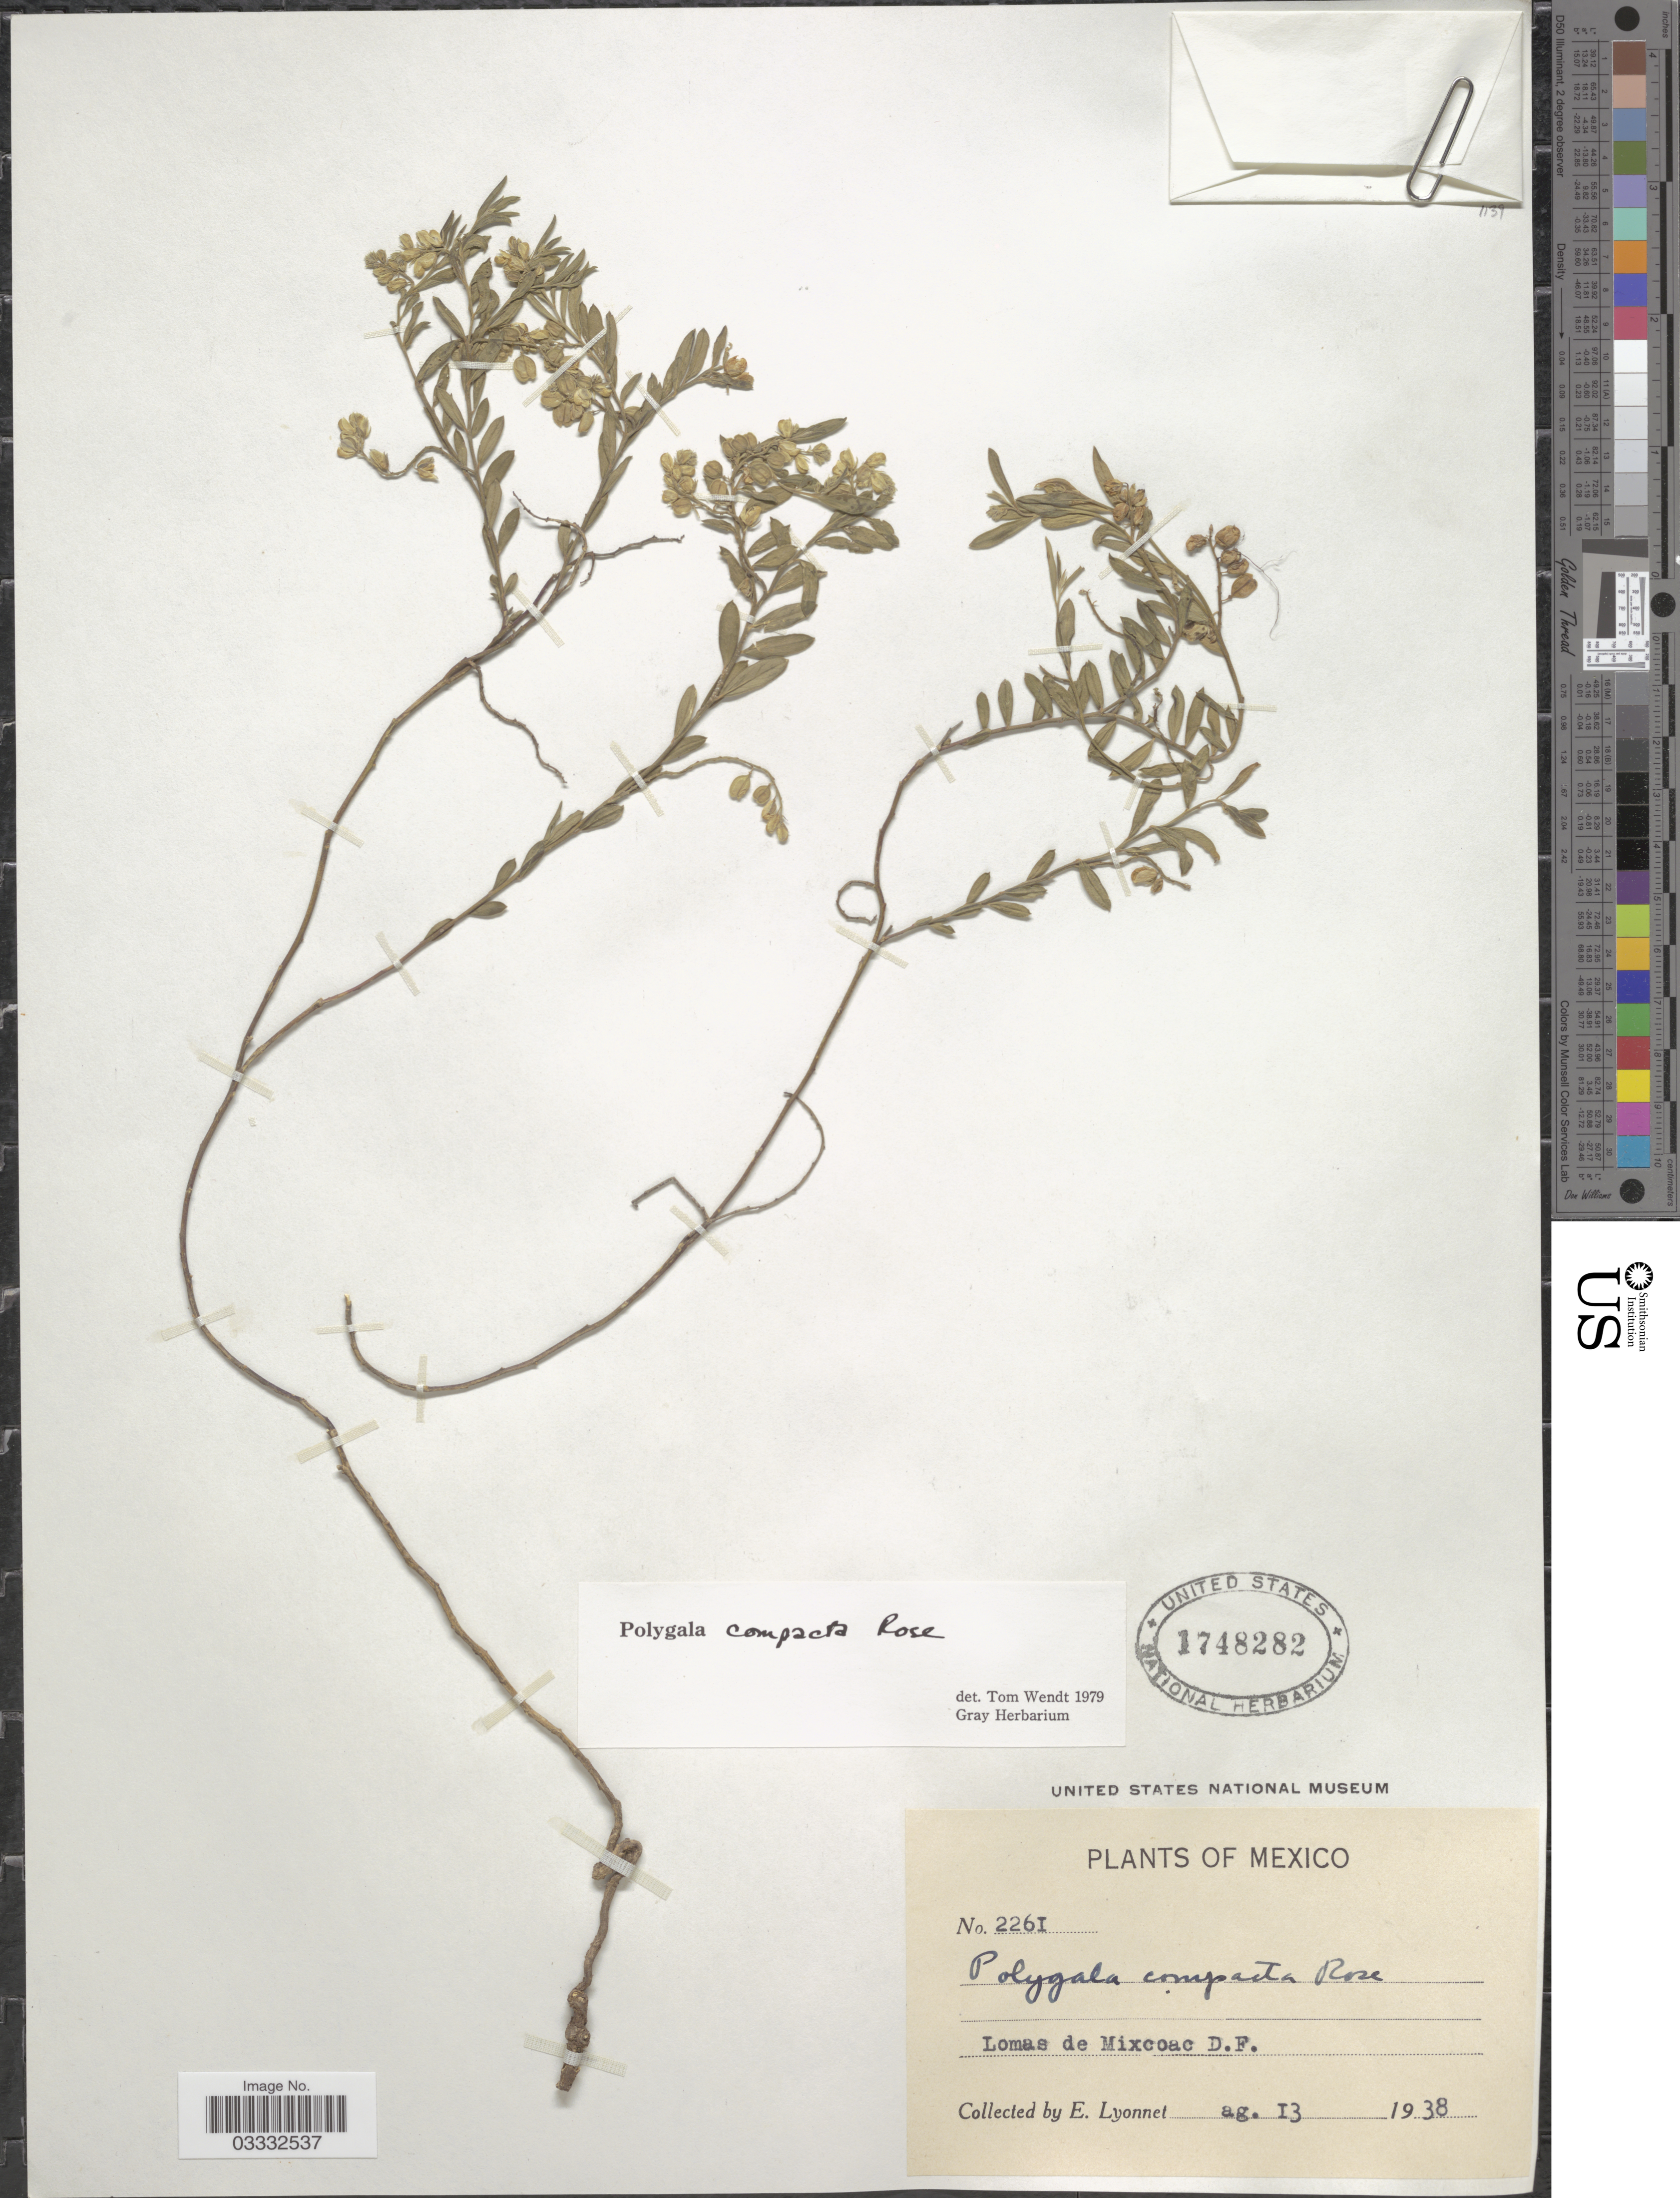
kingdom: Plantae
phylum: Tracheophyta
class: Magnoliopsida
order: Fabales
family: Polygalaceae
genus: Polygala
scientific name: Polygala compacta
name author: Rose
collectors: E. Lyonnet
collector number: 2261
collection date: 1938-08-13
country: Mexico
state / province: Distrito Federal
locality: Lomas de Mixcoac.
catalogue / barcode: US 1748282